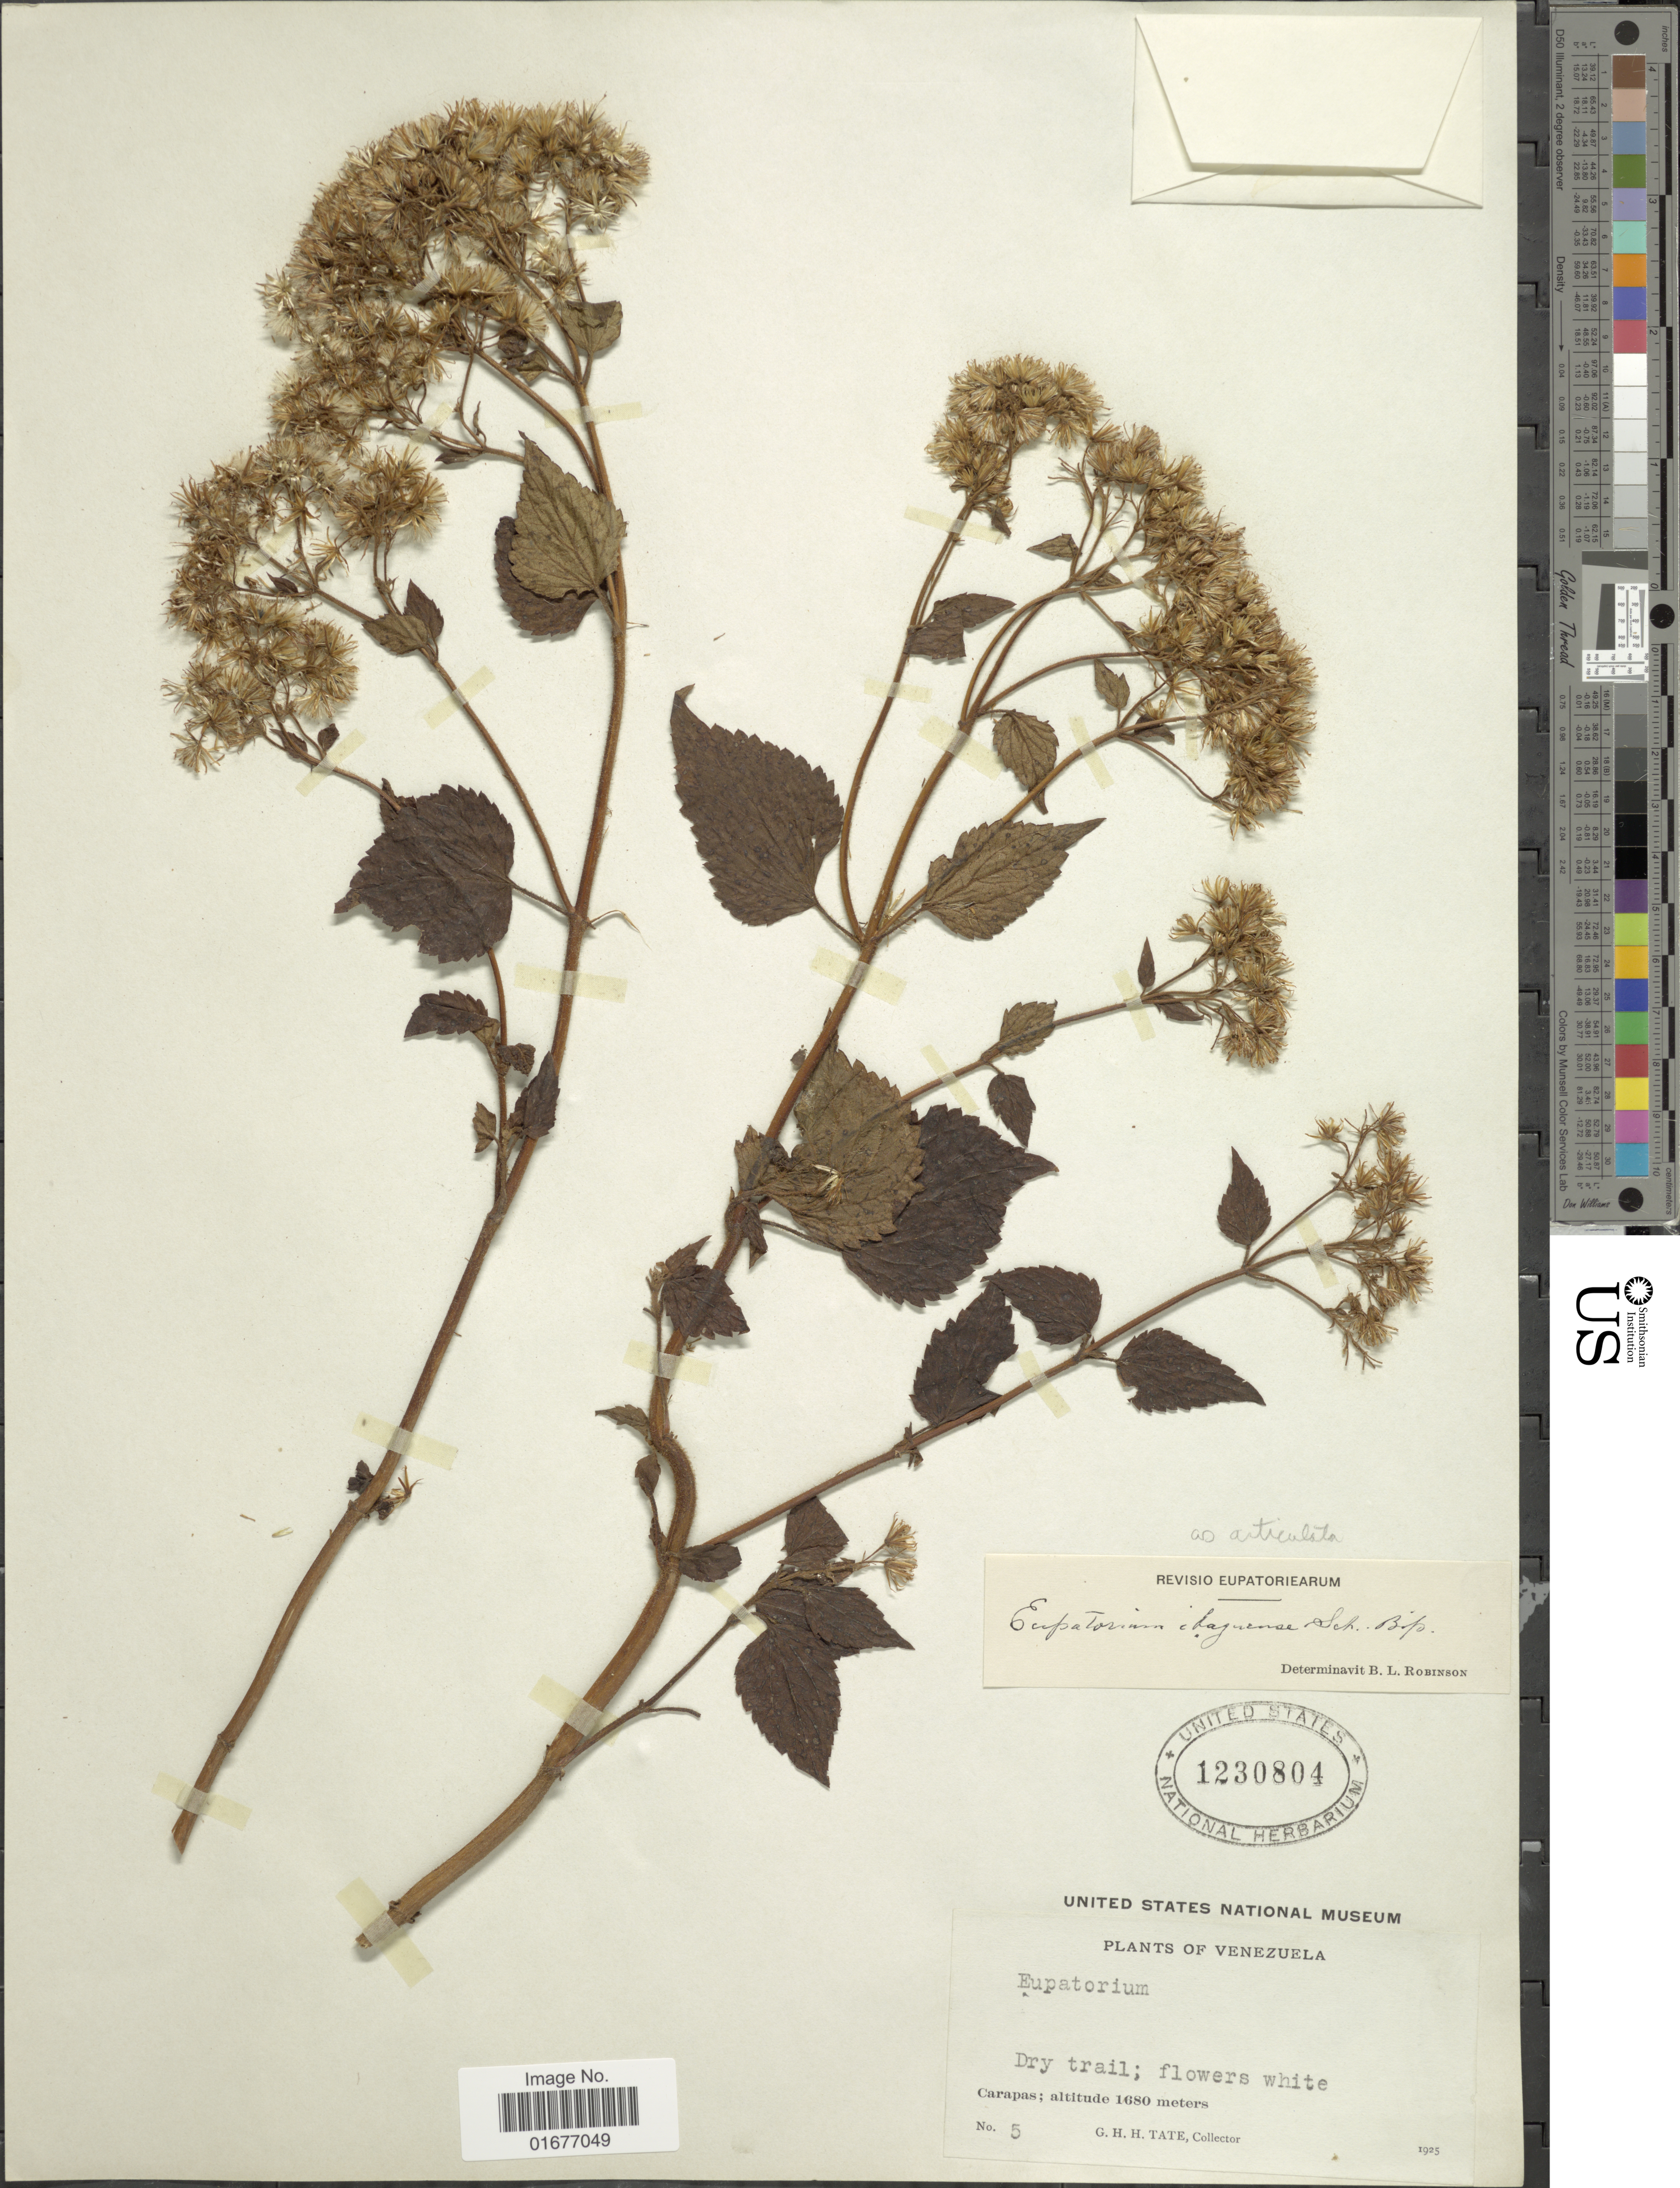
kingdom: Plantae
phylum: Tracheophyta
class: Magnoliopsida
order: Asterales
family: Asteraceae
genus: Ageratina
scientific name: Ageratina ibaguensis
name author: (Sch. Bip. ex Hieron.) R.M. King & H. Rob.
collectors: G. Tate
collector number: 5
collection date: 1925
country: Venezuela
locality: Carapas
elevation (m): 1680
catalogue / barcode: US 1230804